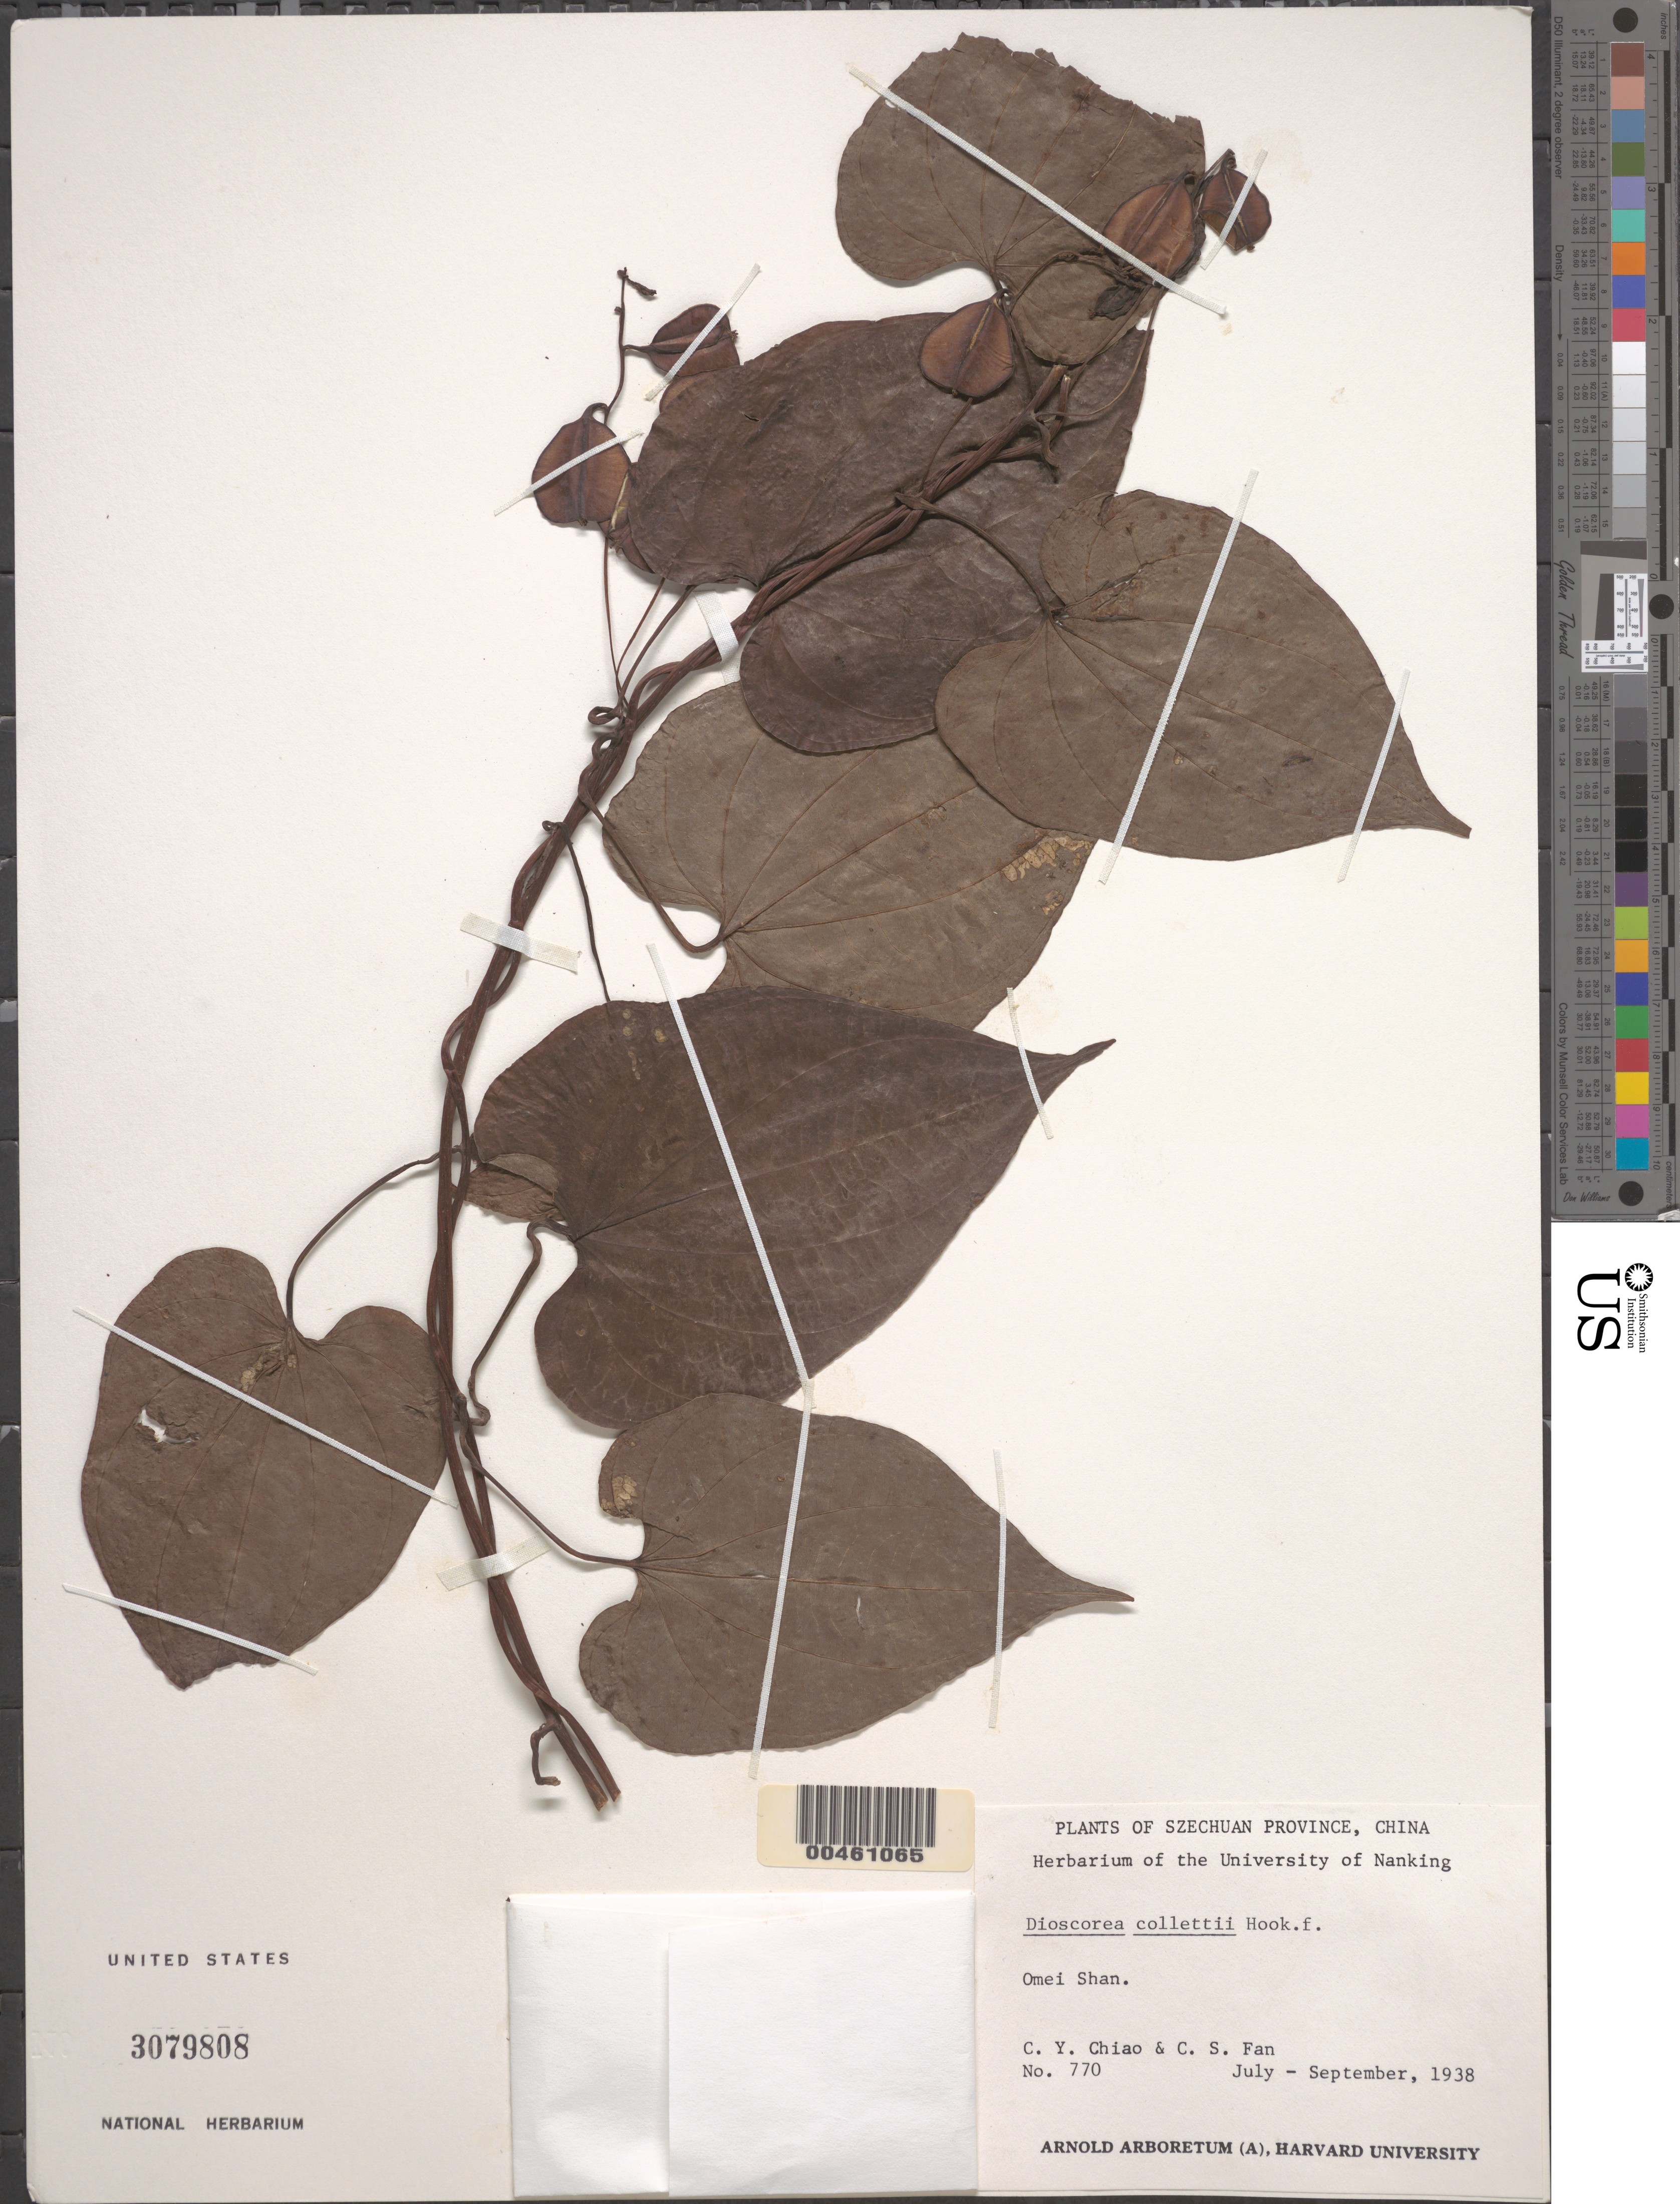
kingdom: Plantae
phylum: Tracheophyta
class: Liliopsida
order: Dioscoreales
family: Dioscoreaceae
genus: Dioscorea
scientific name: Dioscorea collettii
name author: Hook. f.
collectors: C. Y. Chiao & C. S. Fan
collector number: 770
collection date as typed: Jul 1938 to -- Sep 1938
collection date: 1938-07/1938-09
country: China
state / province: Sichuan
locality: Omei Shan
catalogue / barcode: US 3079808